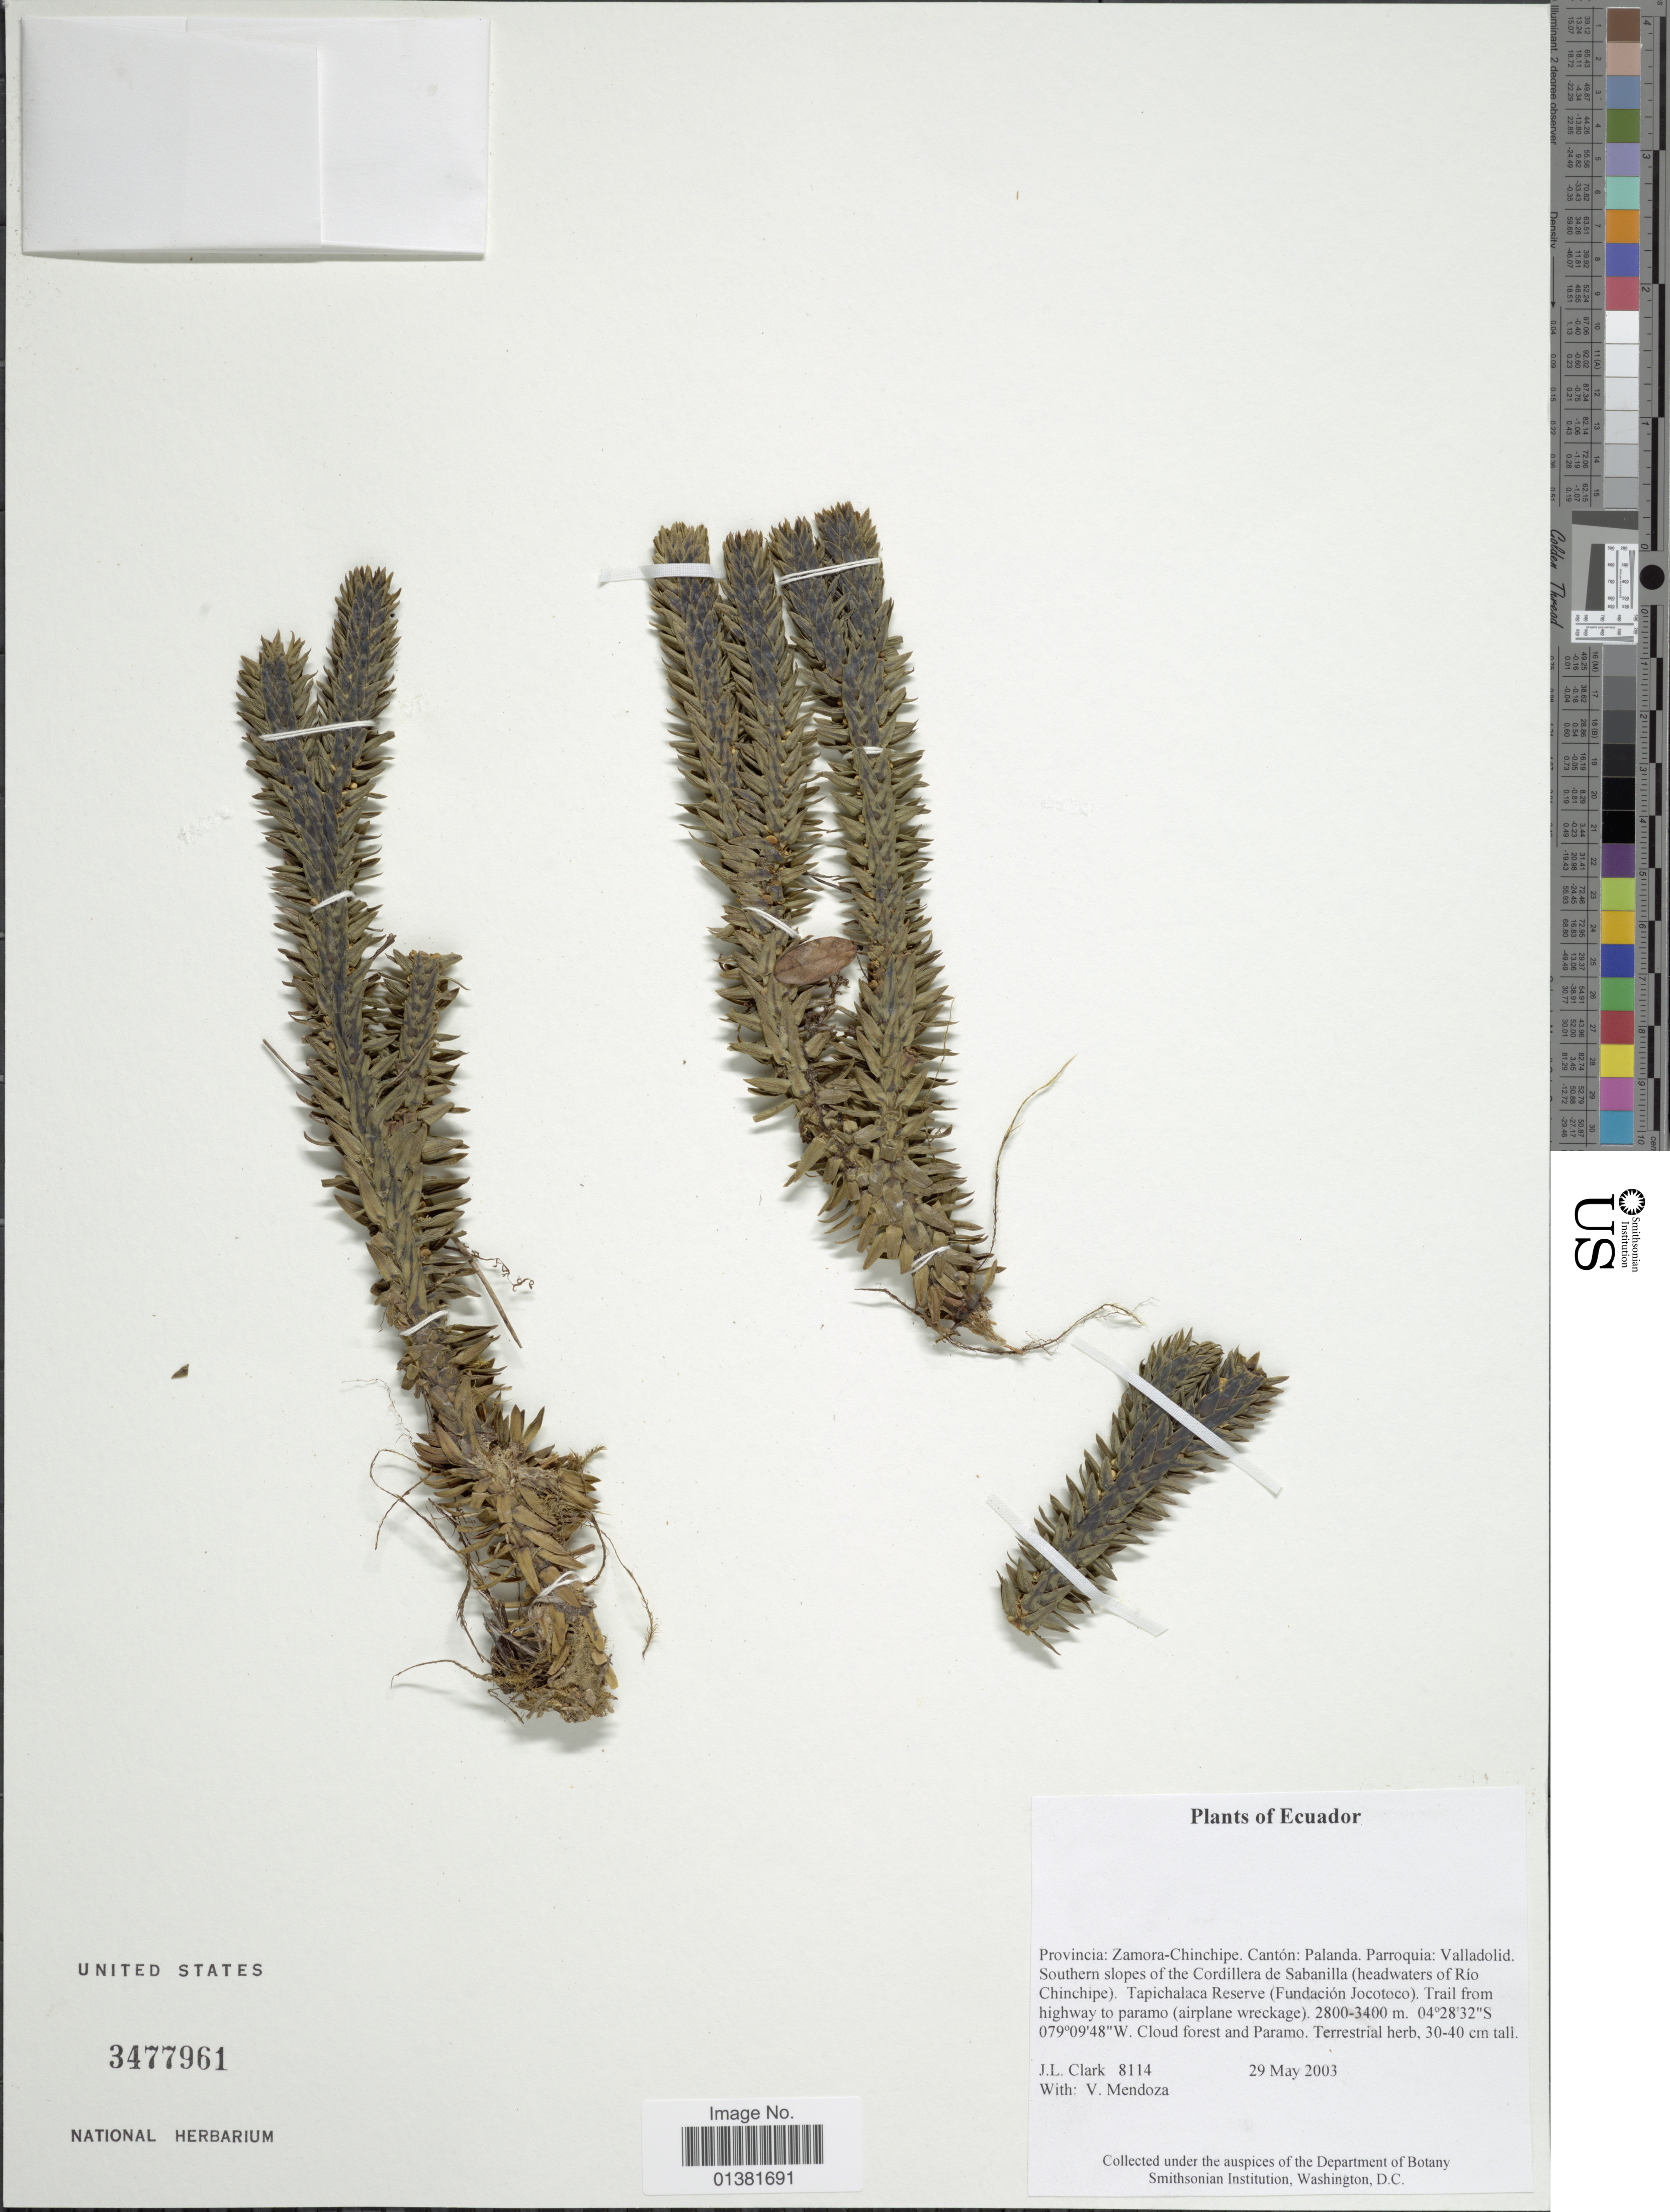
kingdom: Plantae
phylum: Tracheophyta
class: Lycopodiopsida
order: Lycopodiales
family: Lycopodiaceae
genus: Phlegmariurus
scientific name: Phlegmariurus sp.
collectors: J. L. Clark & V. Mendoza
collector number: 8114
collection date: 2003-05-29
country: Ecuador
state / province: Zamora-Chinchipe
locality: Cantón: Palanda. Parroquia: Valladolid. Southern slopes of the Cordillera de Sabanilla (headwaters of Río Chinchipe). Tapichalaca Reserve (Fundación Jocotoco). Trail from highway to paramo (airplane wreckage)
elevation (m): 2800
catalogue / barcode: US 3477961